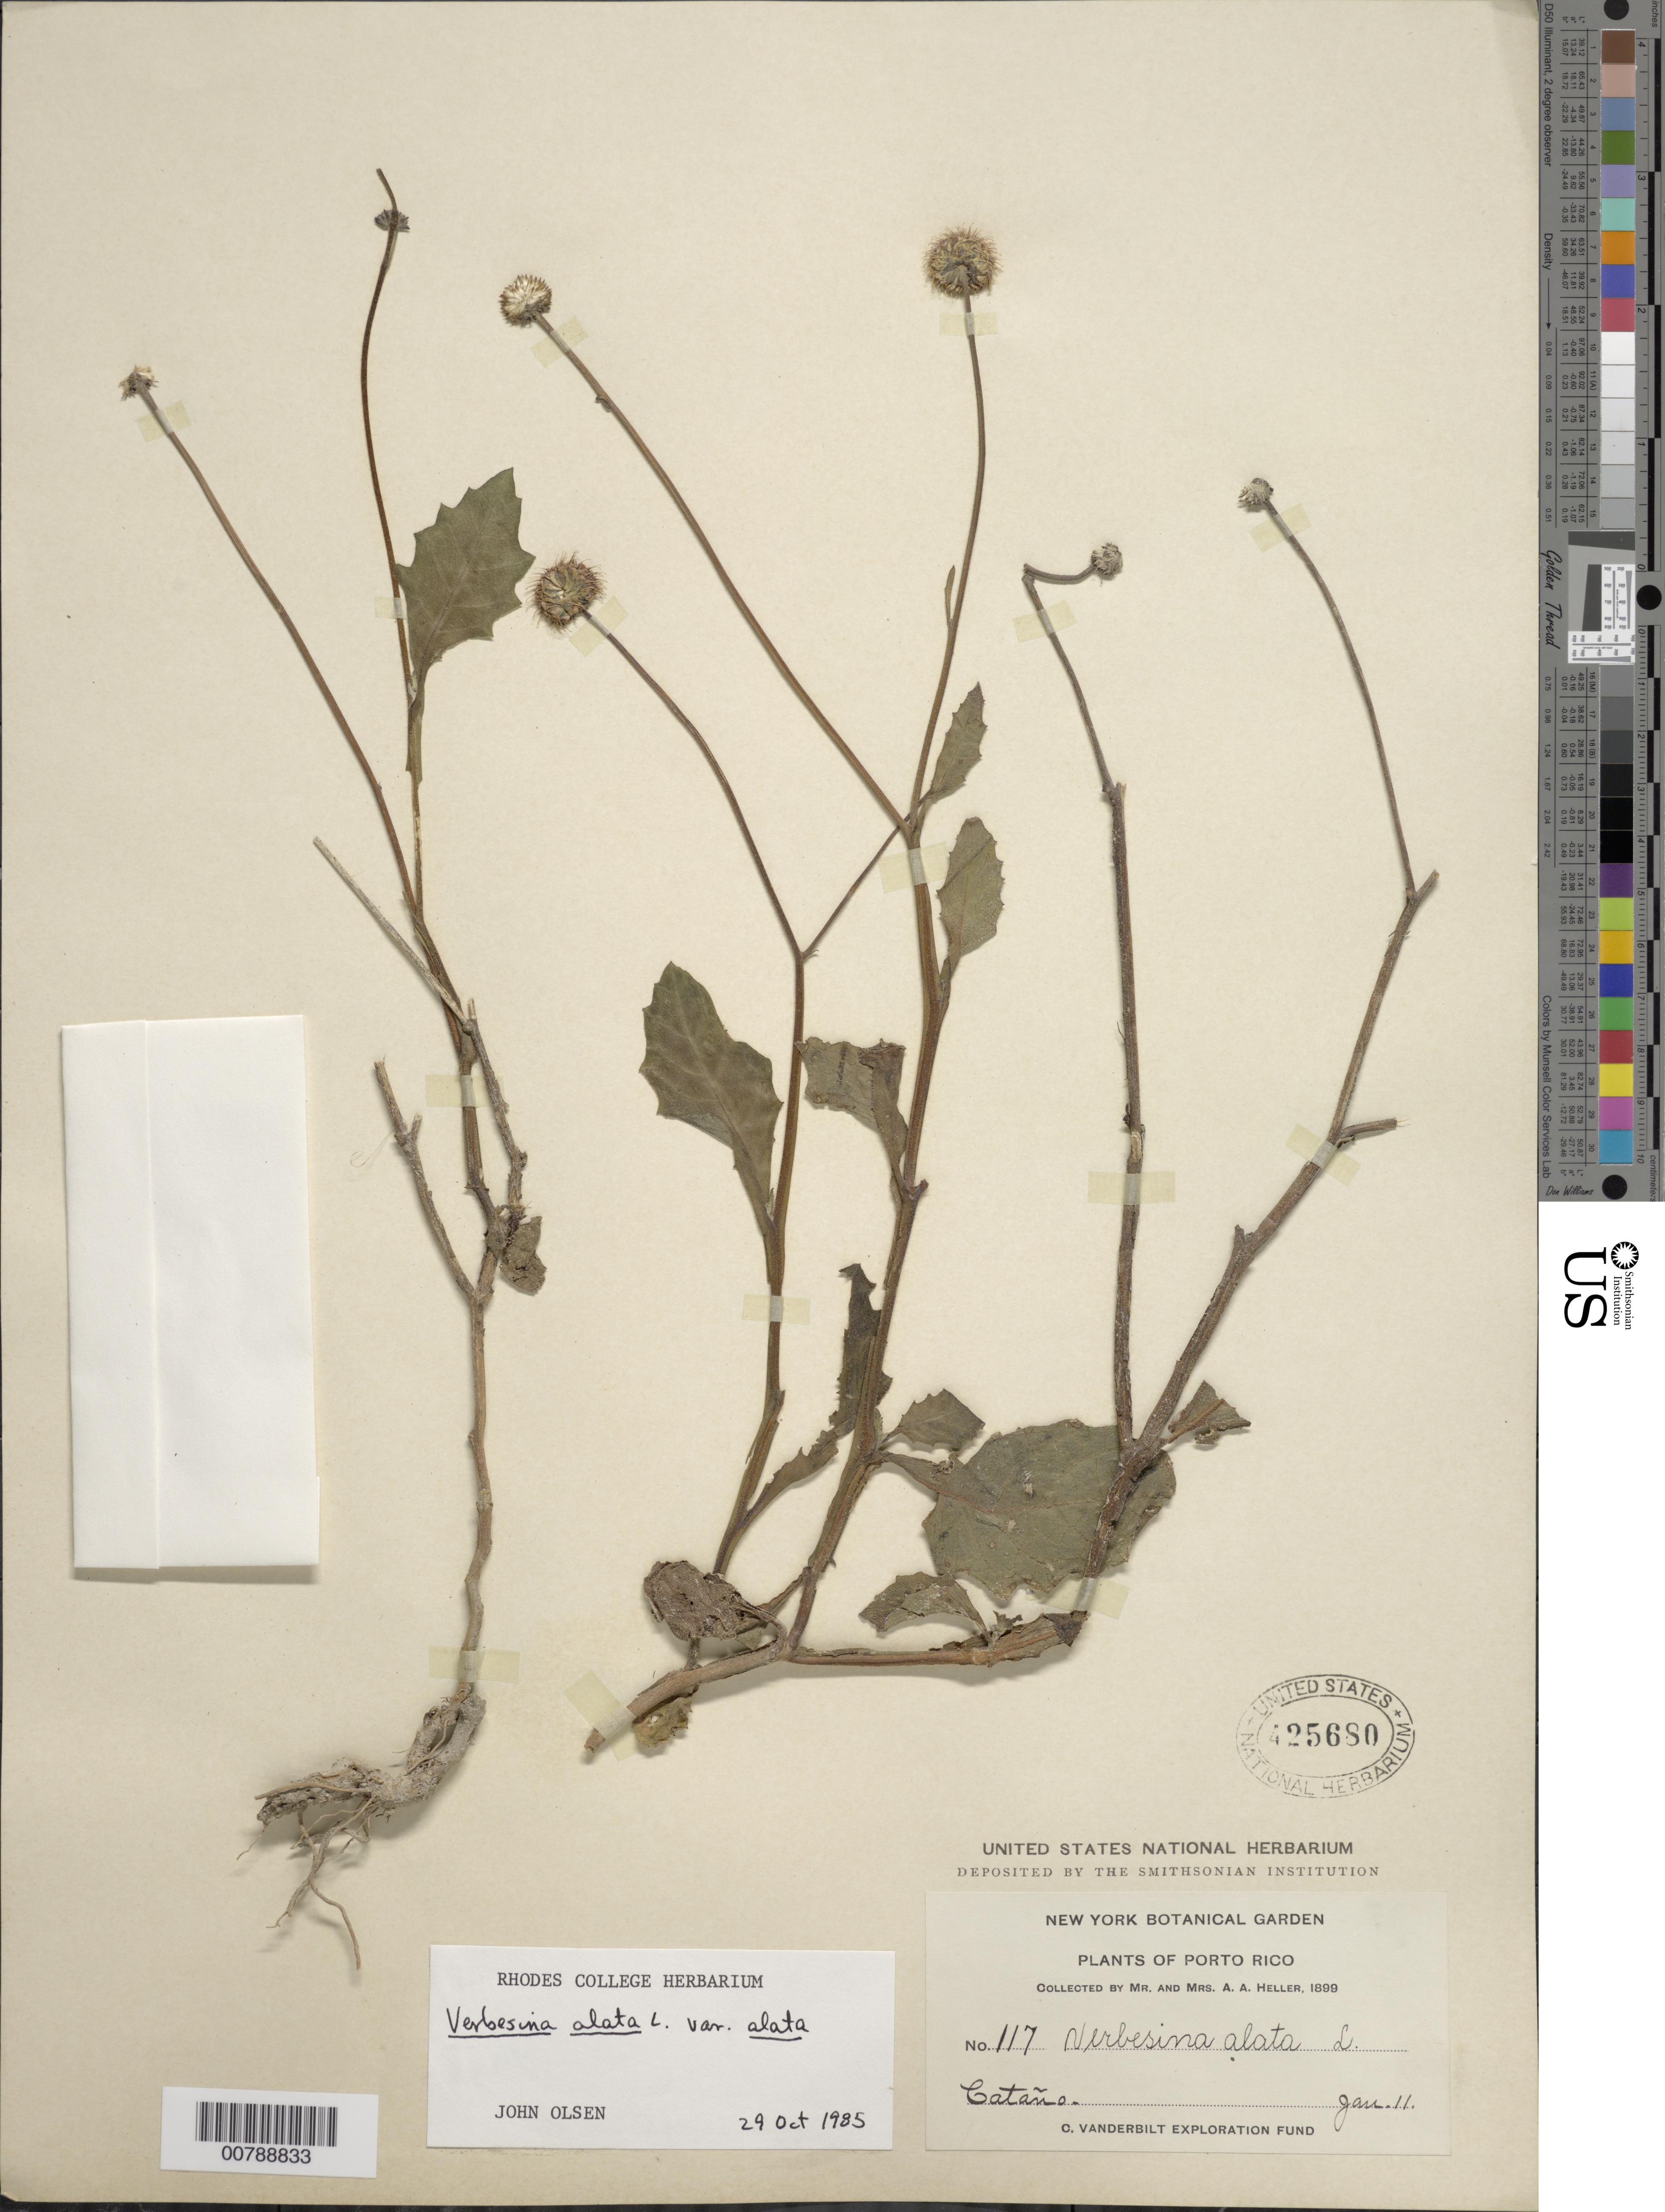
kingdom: Plantae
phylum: Tracheophyta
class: Magnoliopsida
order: Asterales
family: Asteraceae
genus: Verbesina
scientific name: Verbesina alata var. alata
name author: L.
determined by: Olsen, J.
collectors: A. A. Heller & E. G. Heller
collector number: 117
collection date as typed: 11 Jan 1899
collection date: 1899-01-11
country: Puerto Rico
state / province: Cataño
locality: Cataño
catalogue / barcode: US 425680